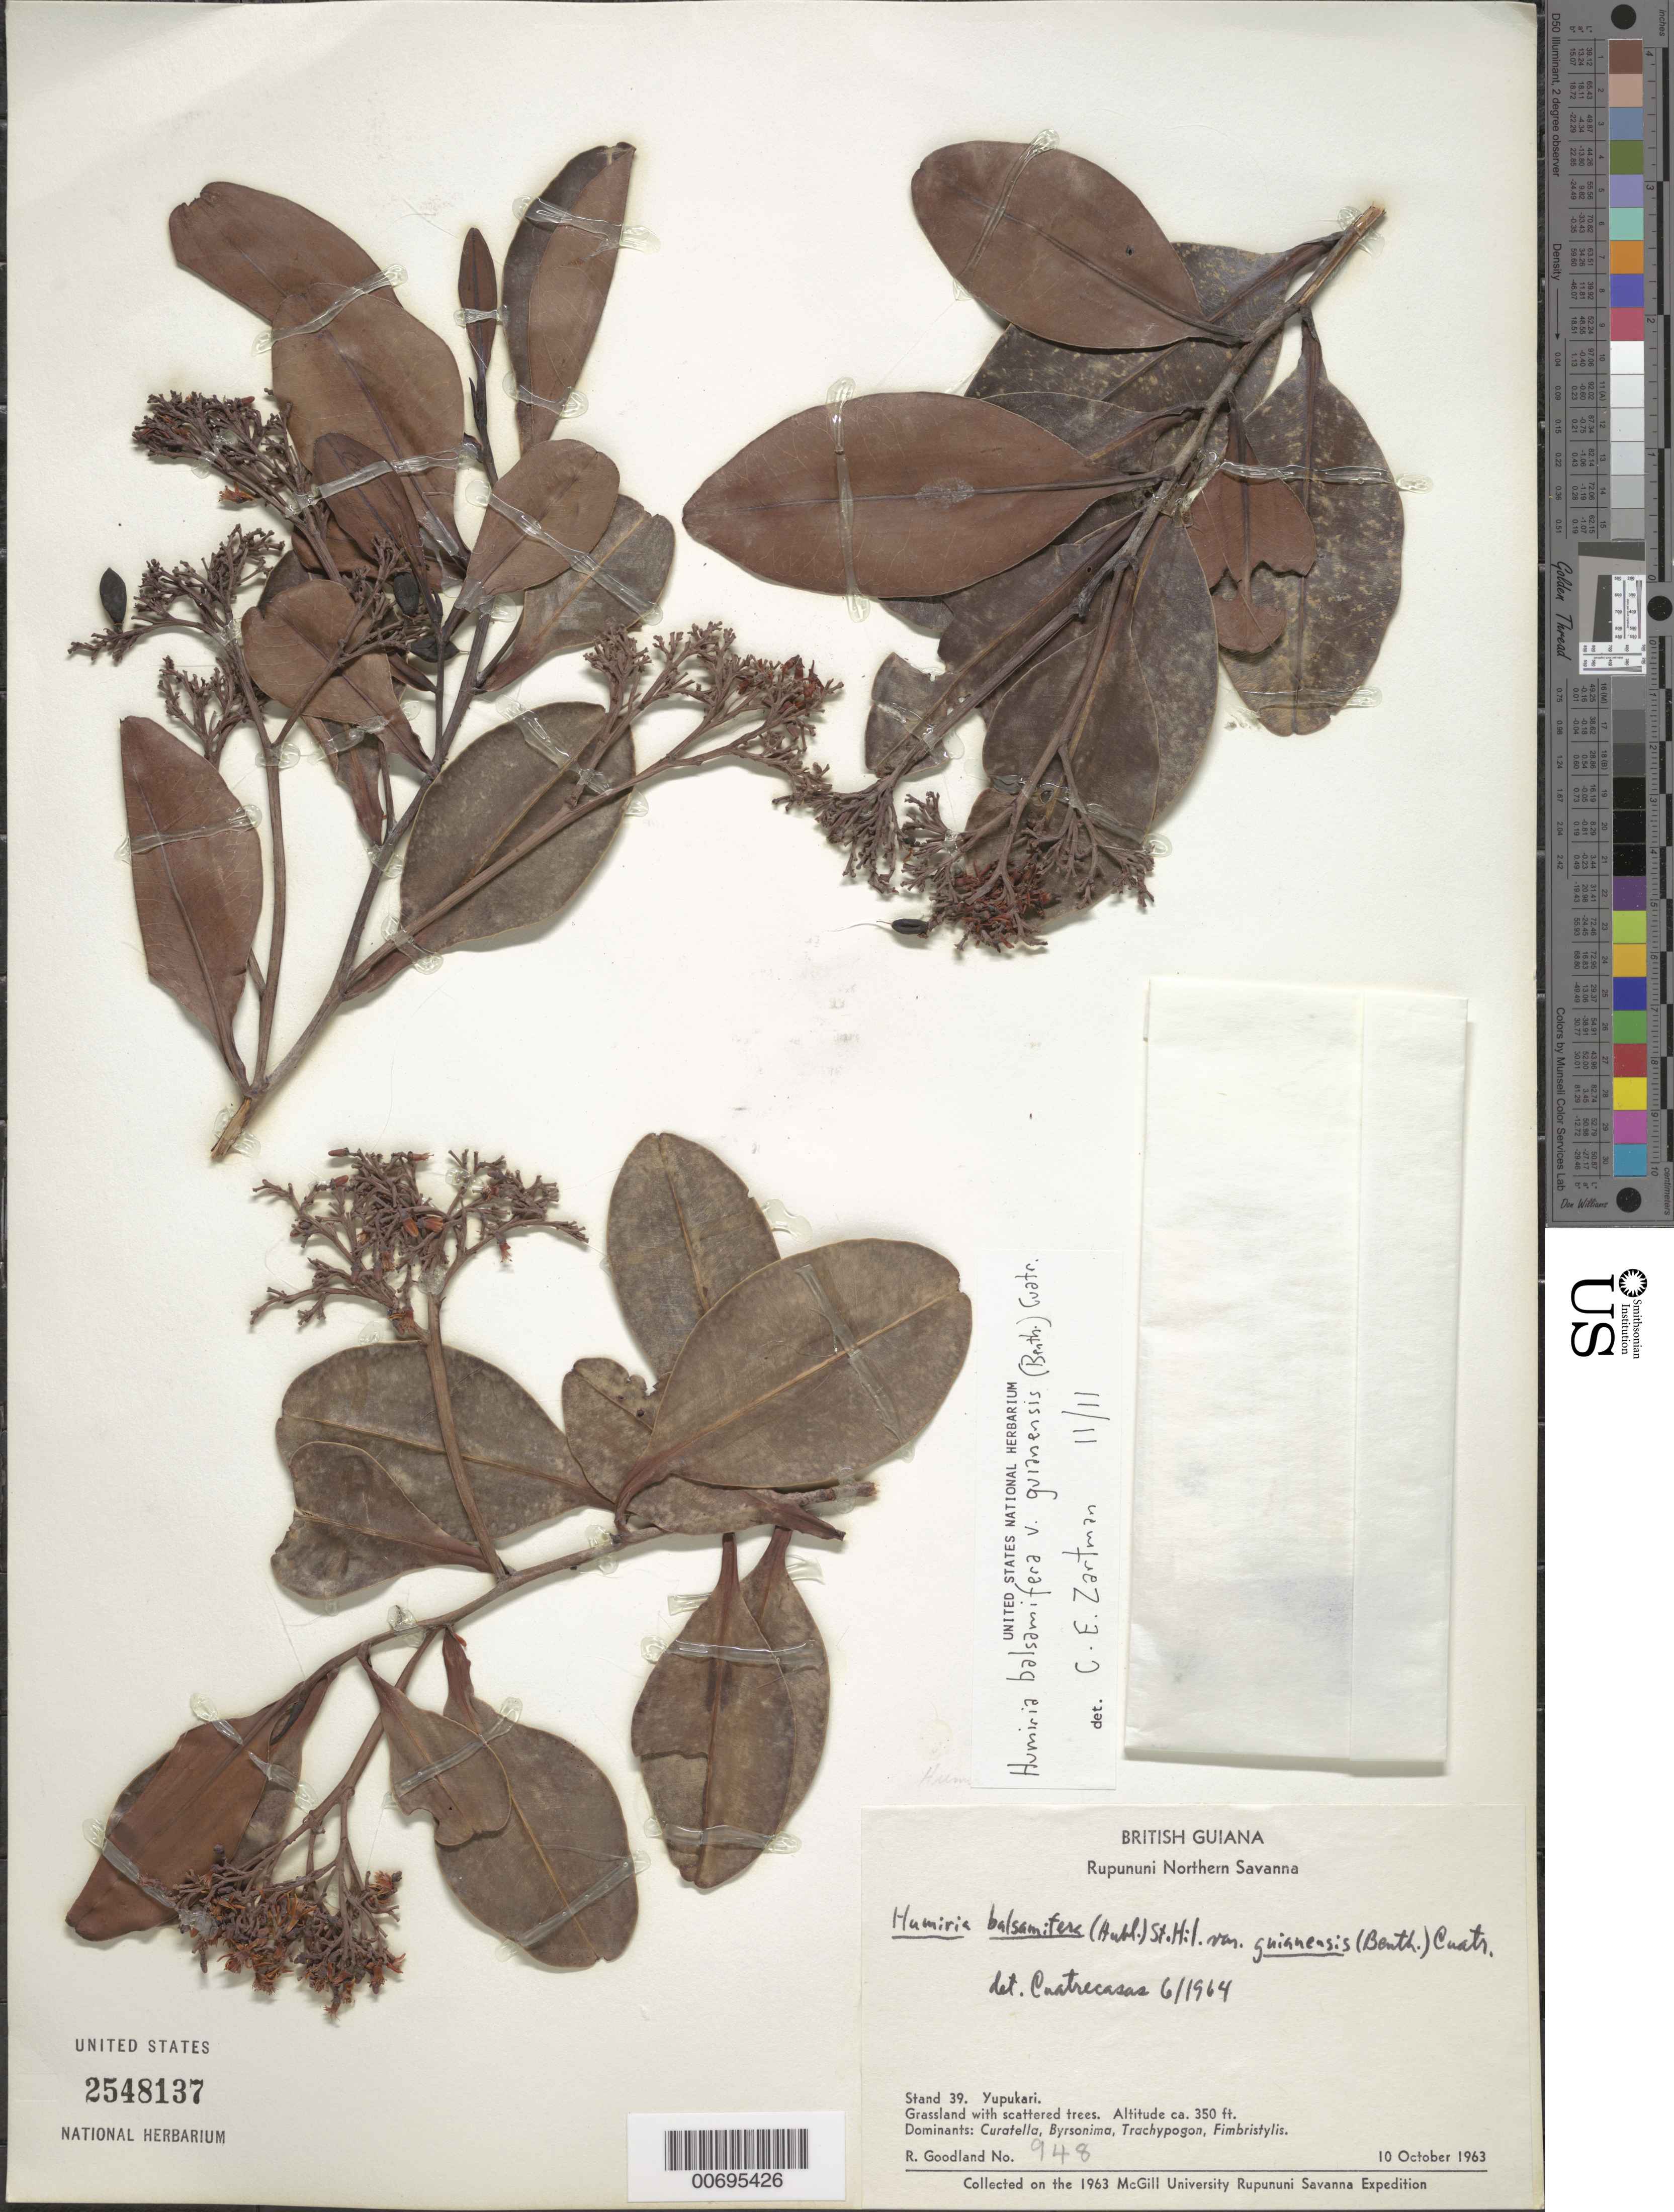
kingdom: Plantae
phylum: Tracheophyta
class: Magnoliopsida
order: Malpighiales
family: Humiriaceae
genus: Humiria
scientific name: Humiria balsamifera var. guianensis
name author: (Benth.) Cuatrec.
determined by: Cuatrecasas, J.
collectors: R. Goodland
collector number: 948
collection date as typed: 10-Oct-63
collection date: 1963-10-10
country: Guyana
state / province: U. Takutu-U. Essequibo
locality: Rupununi Northern Savanna, Yupukari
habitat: Grassland with scattered trees. Dominants: Curatella, Byrsonima, Trachypogon, Fimbristylis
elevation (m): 107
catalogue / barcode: US 2548137